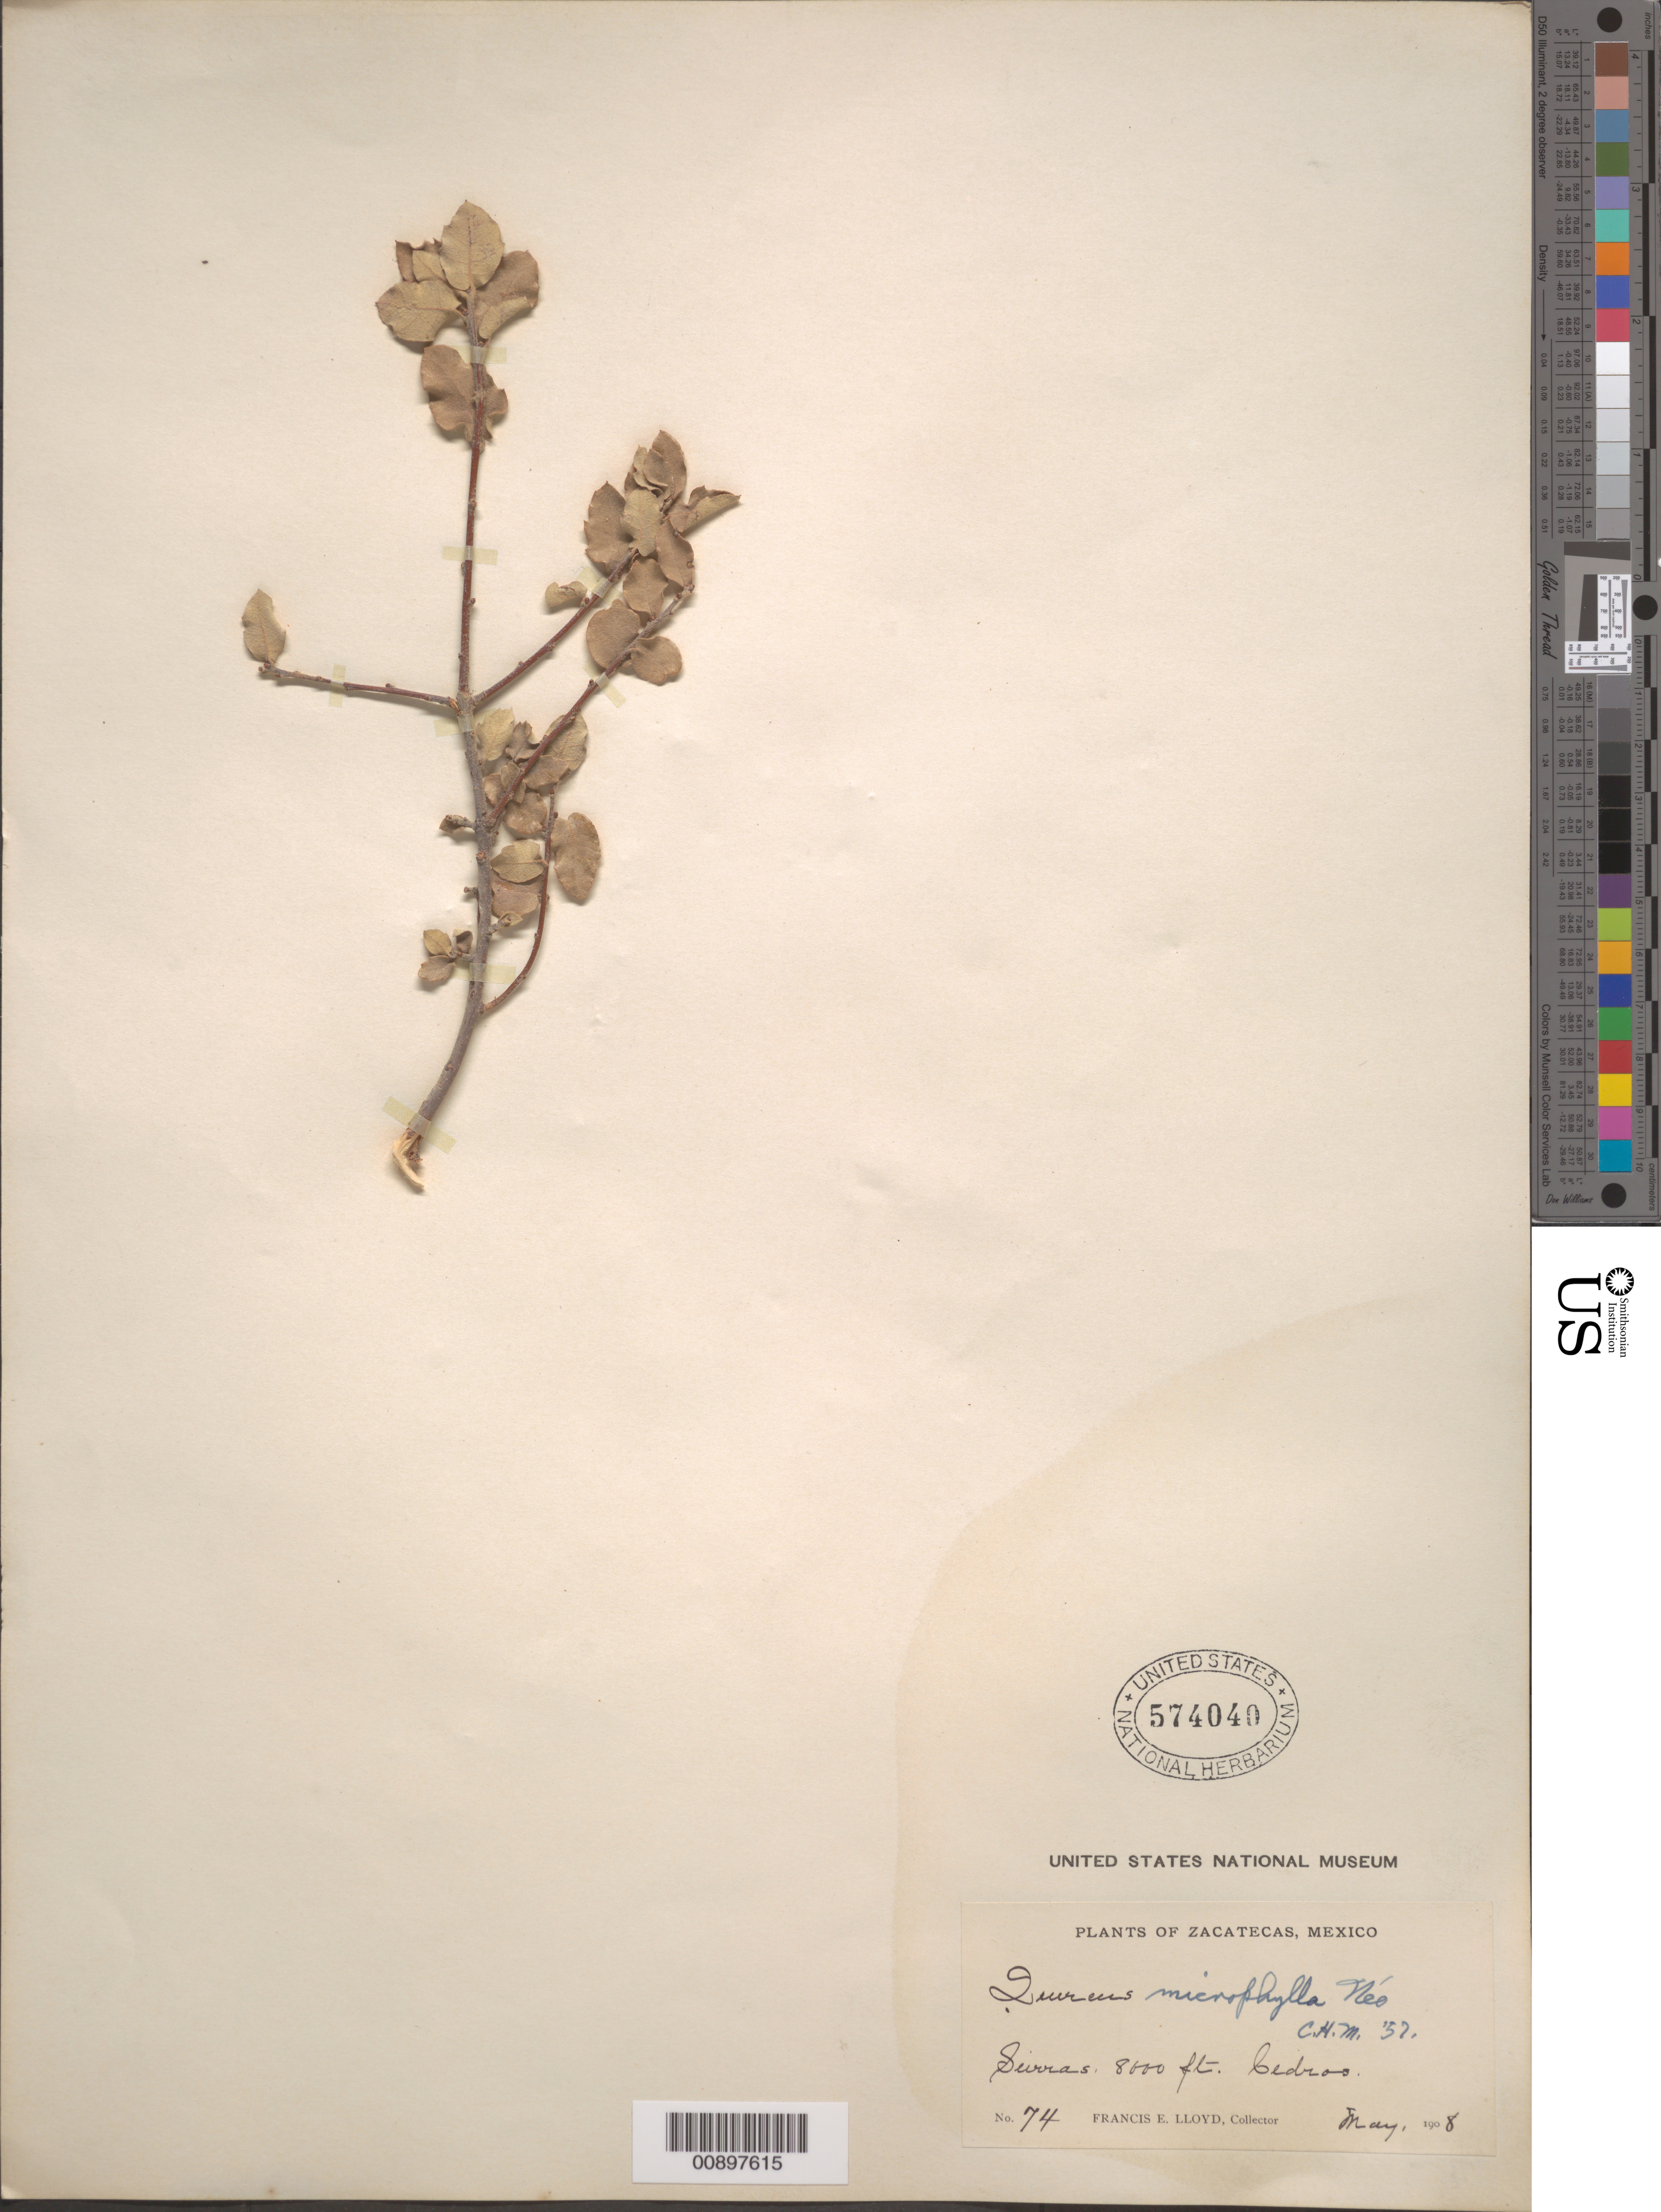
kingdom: Plantae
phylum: Tracheophyta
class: Magnoliopsida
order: Fagales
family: Fagaceae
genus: Quercus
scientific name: Quercus microphylla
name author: Née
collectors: F. E. Lloyd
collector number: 74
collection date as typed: May 1908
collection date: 1908-05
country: Mexico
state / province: Zacatecas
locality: Zacatecas.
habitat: Sierras.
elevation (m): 2438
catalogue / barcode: US 574040